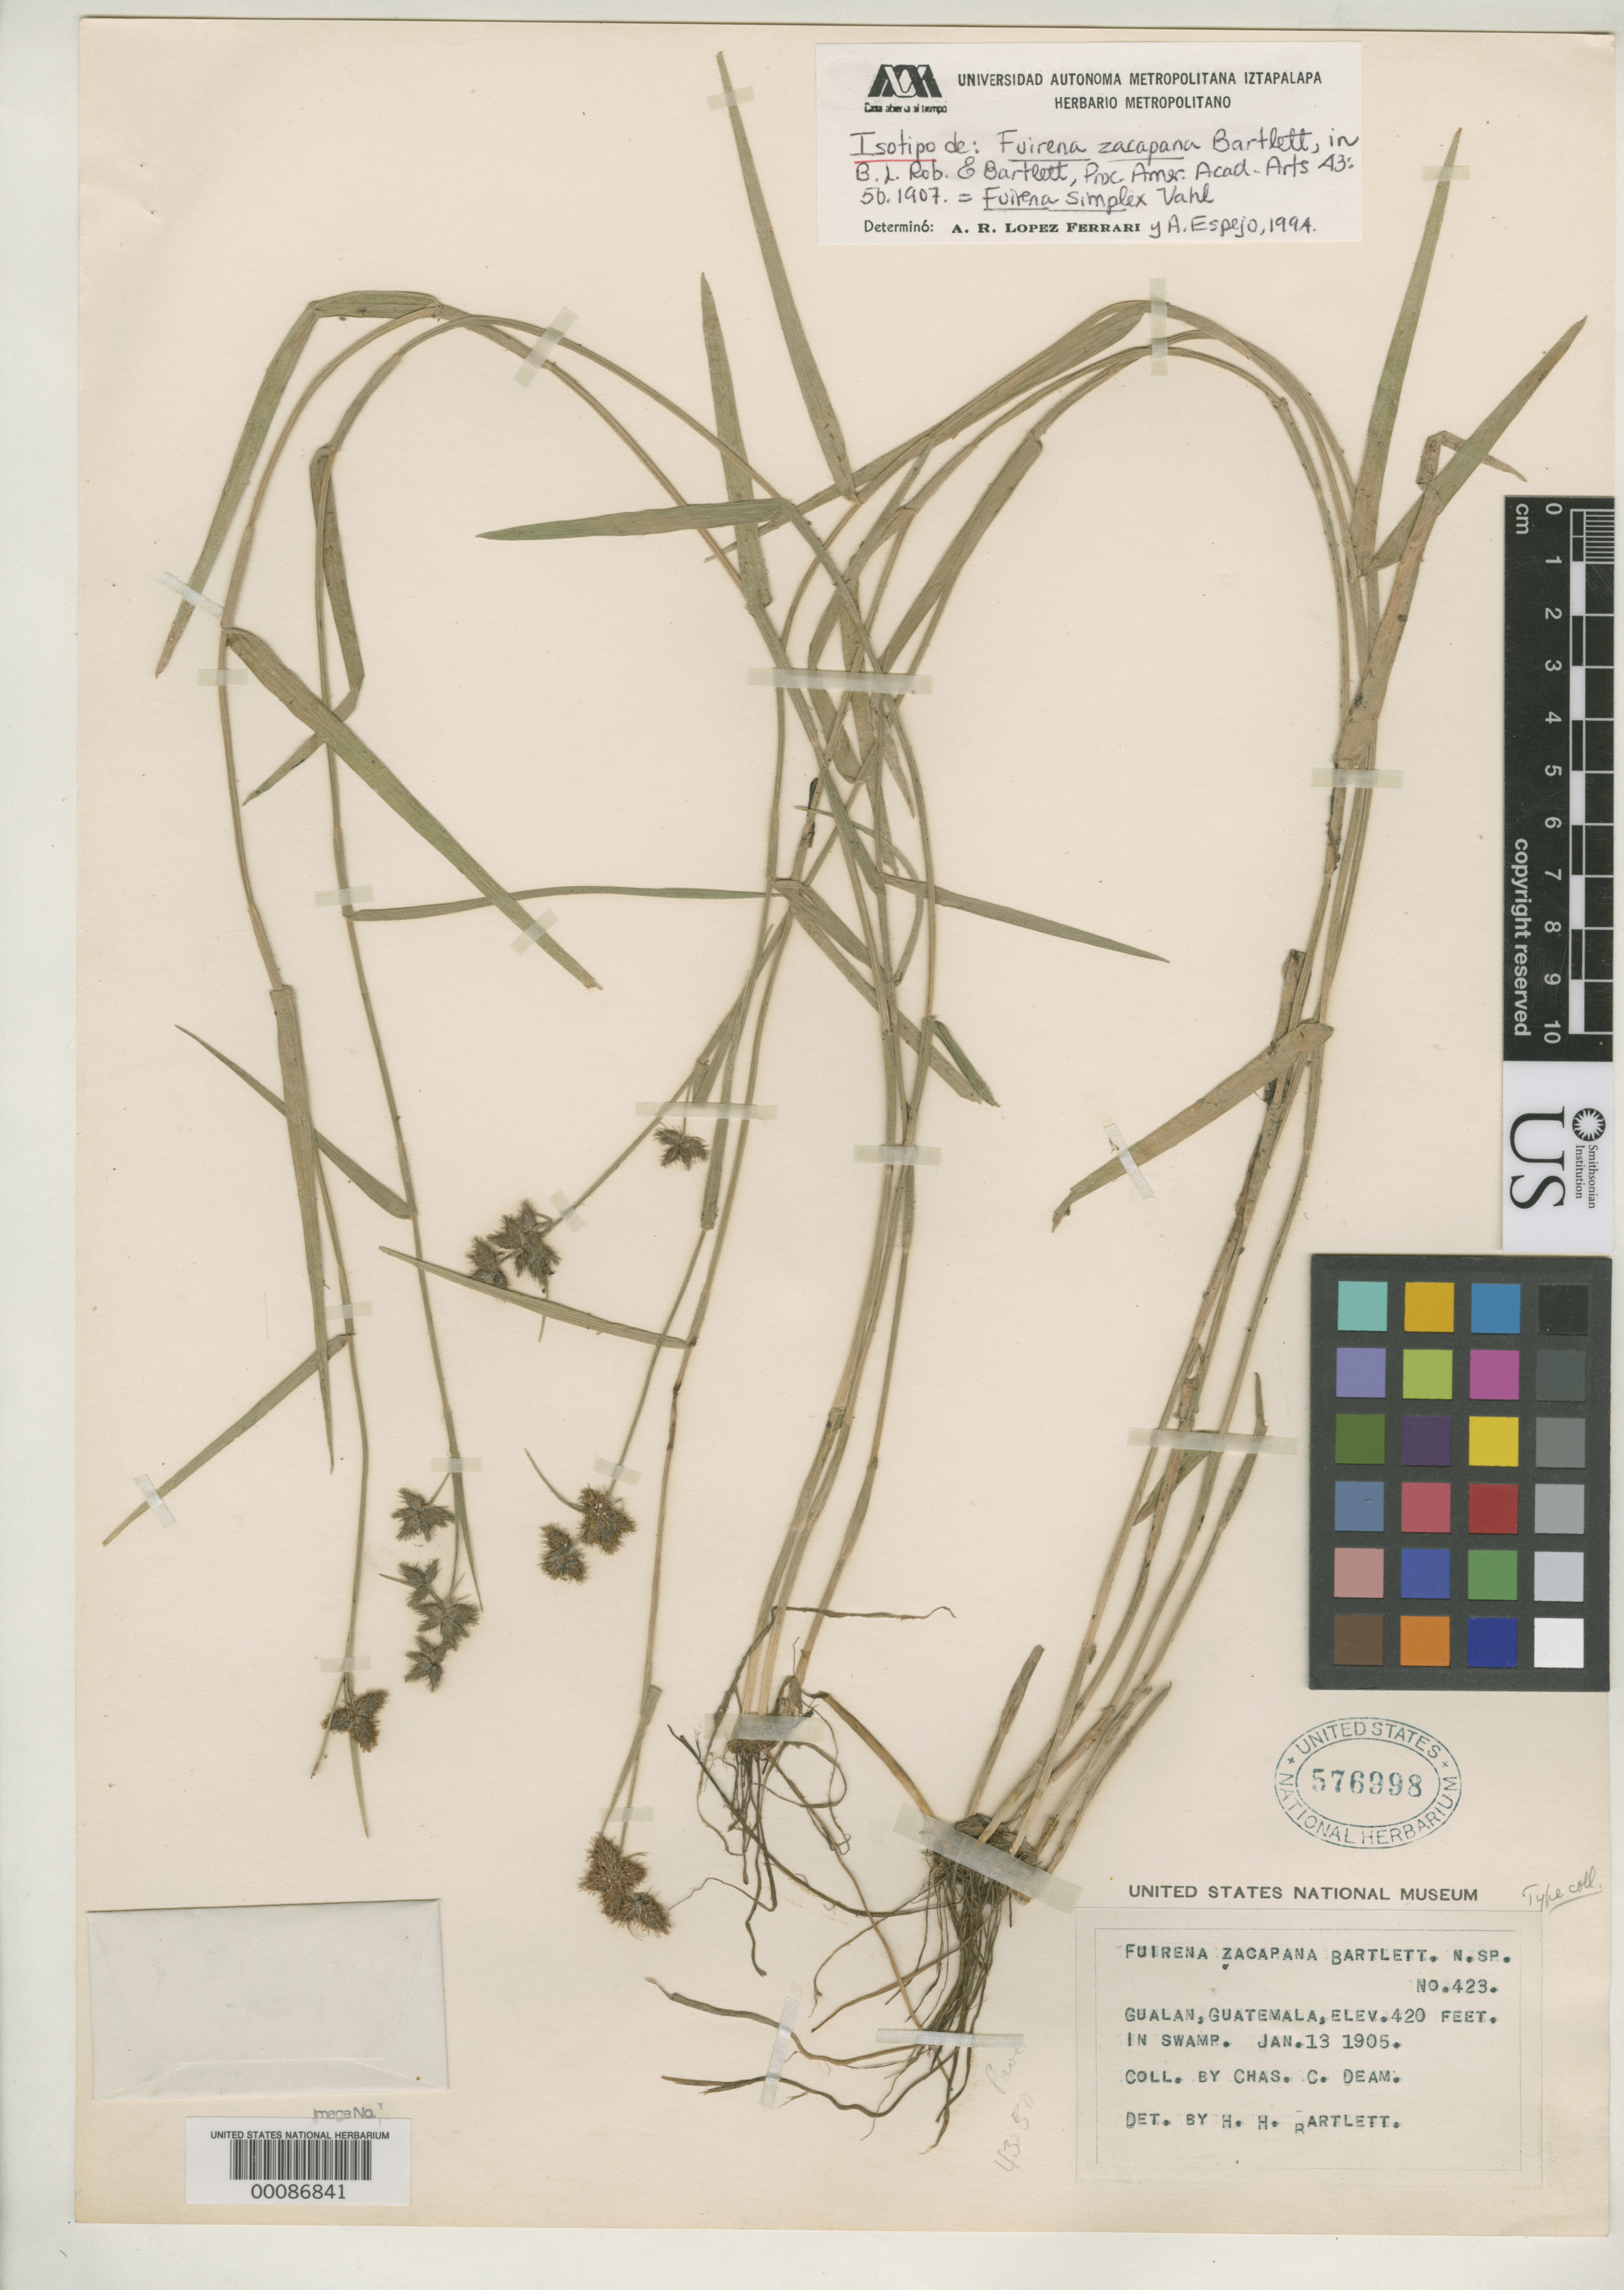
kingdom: Plantae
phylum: Tracheophyta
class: Liliopsida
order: Poales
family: Cyperaceae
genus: Fuirena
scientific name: Fuirena zacapana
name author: Bartlett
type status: Isotype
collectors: C. C. Deam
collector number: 423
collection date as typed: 13 Jan 1905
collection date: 1905-01-13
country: Guatemala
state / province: Zacapa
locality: Gualan.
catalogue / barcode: US 576998